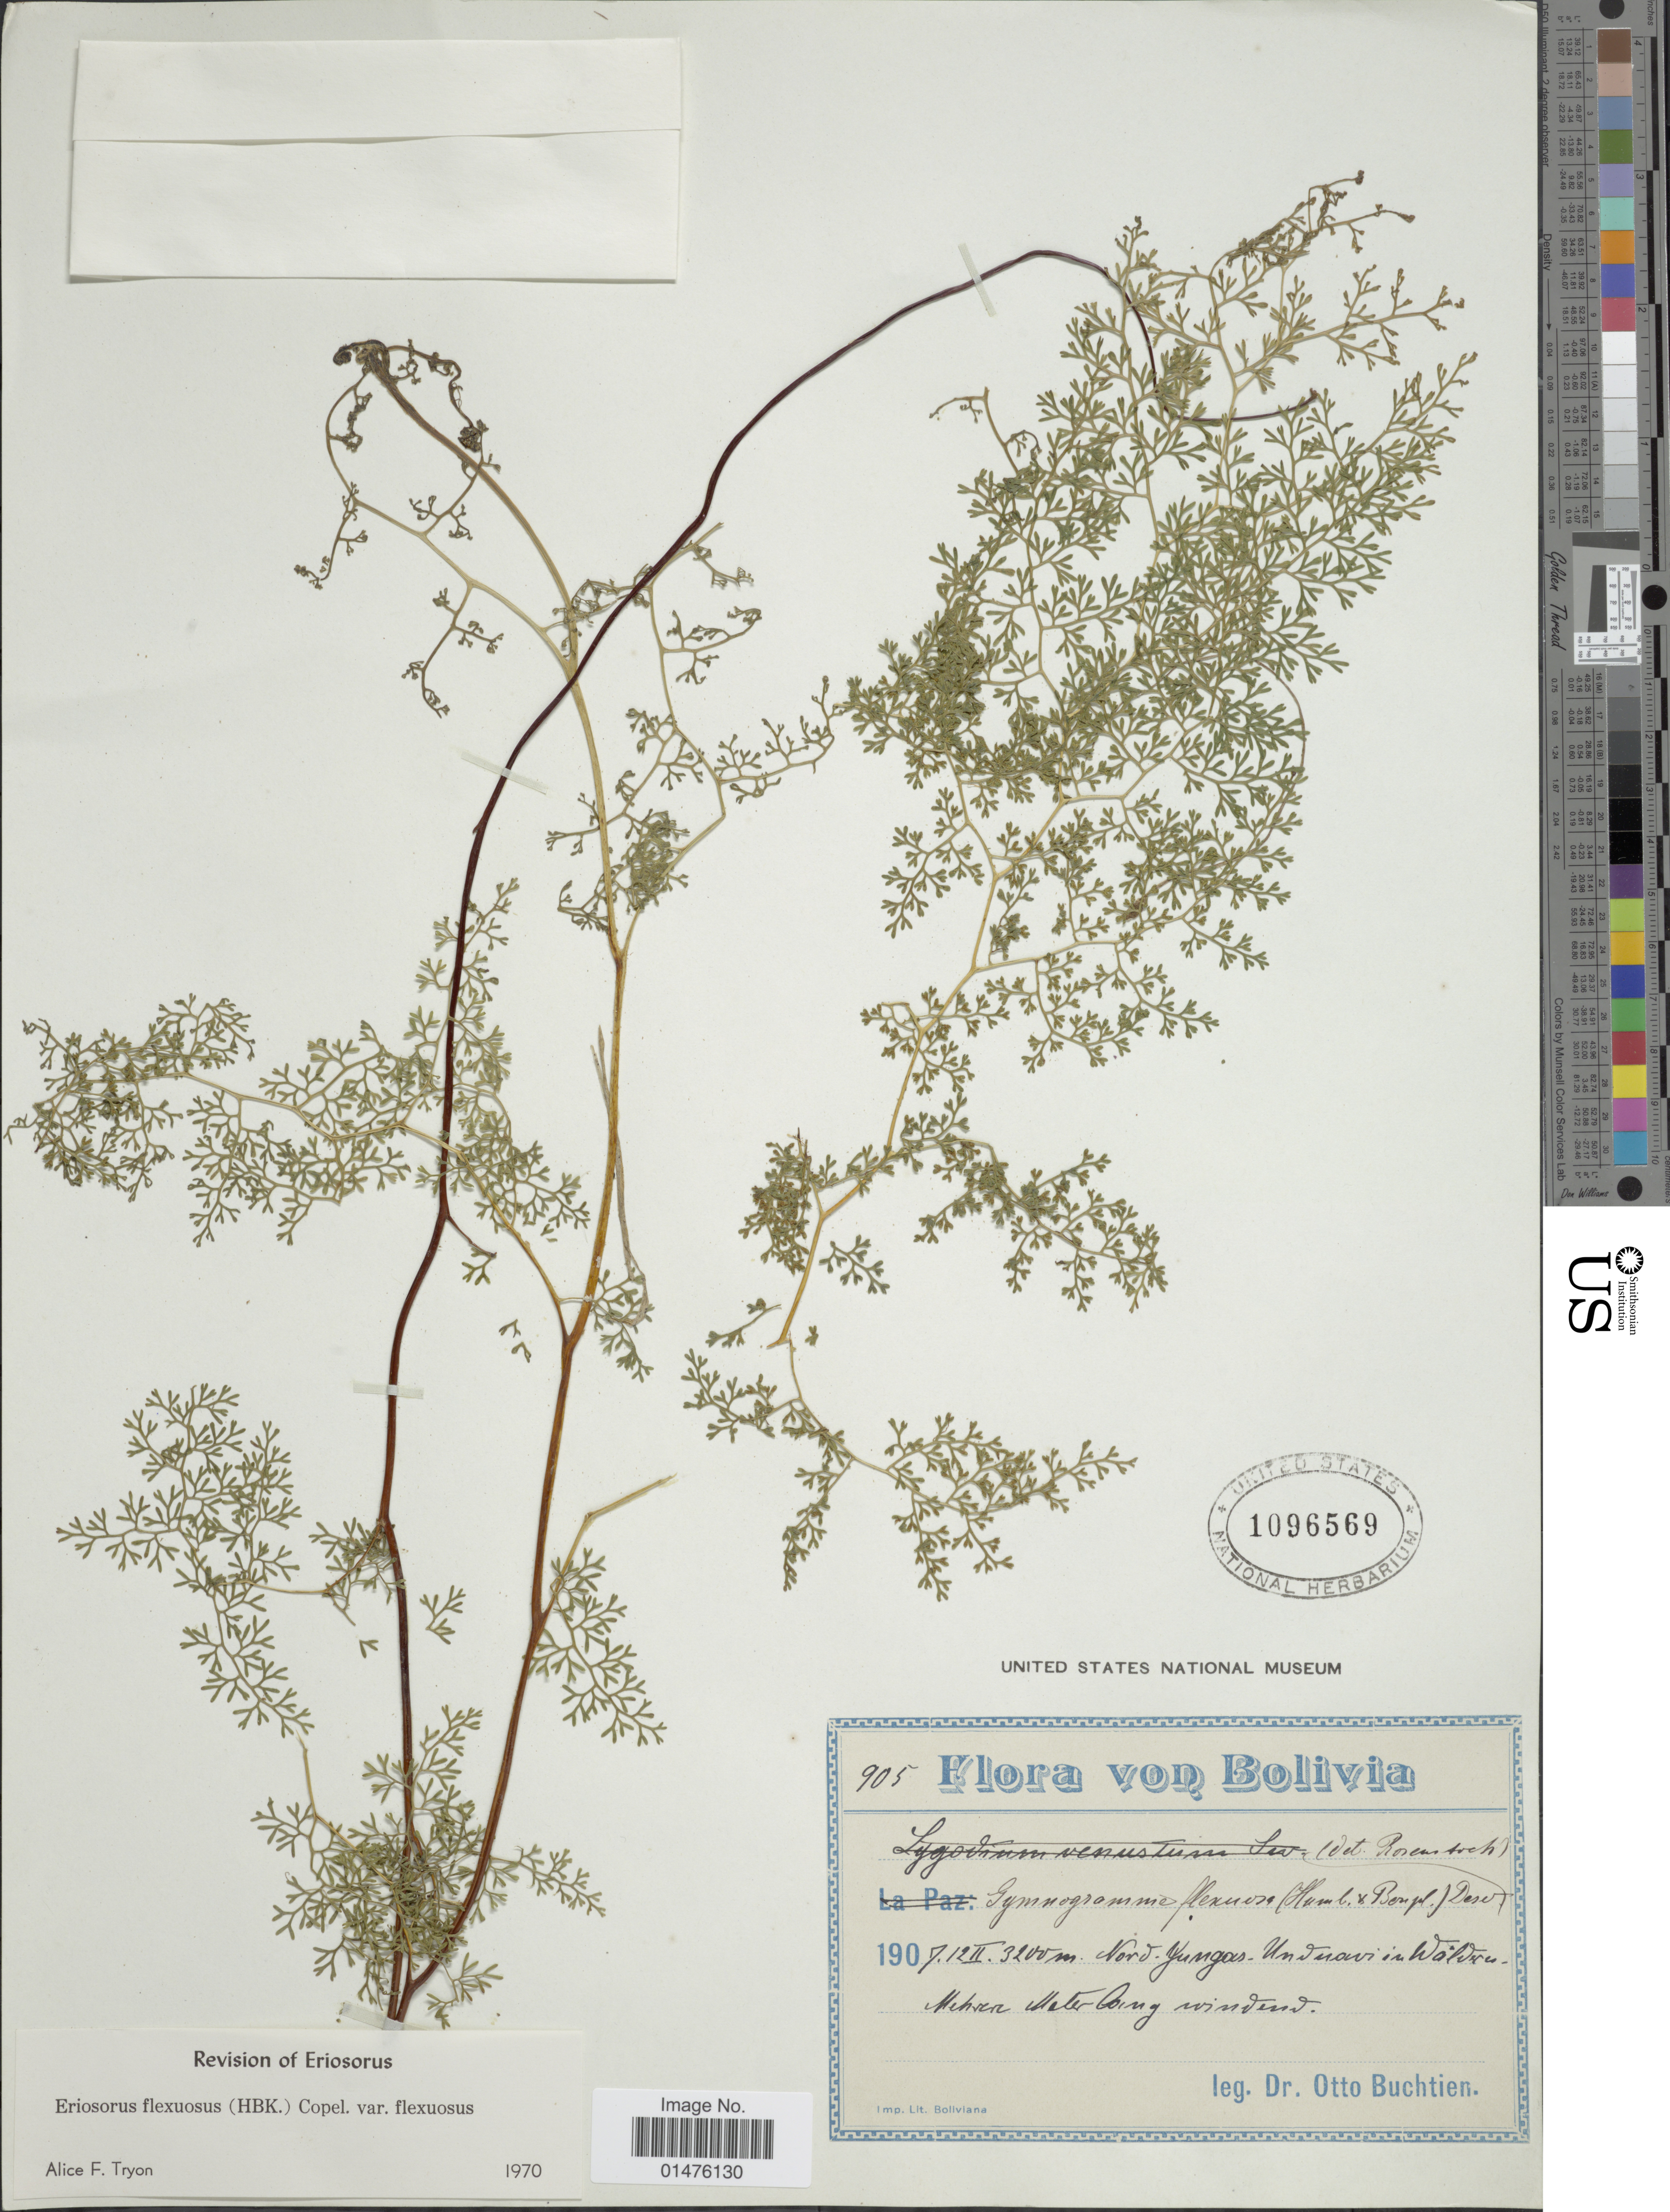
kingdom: Plantae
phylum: Tracheophyta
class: Polypodiopsida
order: Polypodiales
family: Pteridaceae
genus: Jamesonia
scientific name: Jamesonia flexuosa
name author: (Humb. & Bonpl.) Christenh.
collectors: O. Buchtien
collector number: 905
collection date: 1907-02-12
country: Bolivia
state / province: La Paz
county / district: Nor Yungas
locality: Nord-Yungas, Unduavi.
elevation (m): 3200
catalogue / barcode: US 1096569